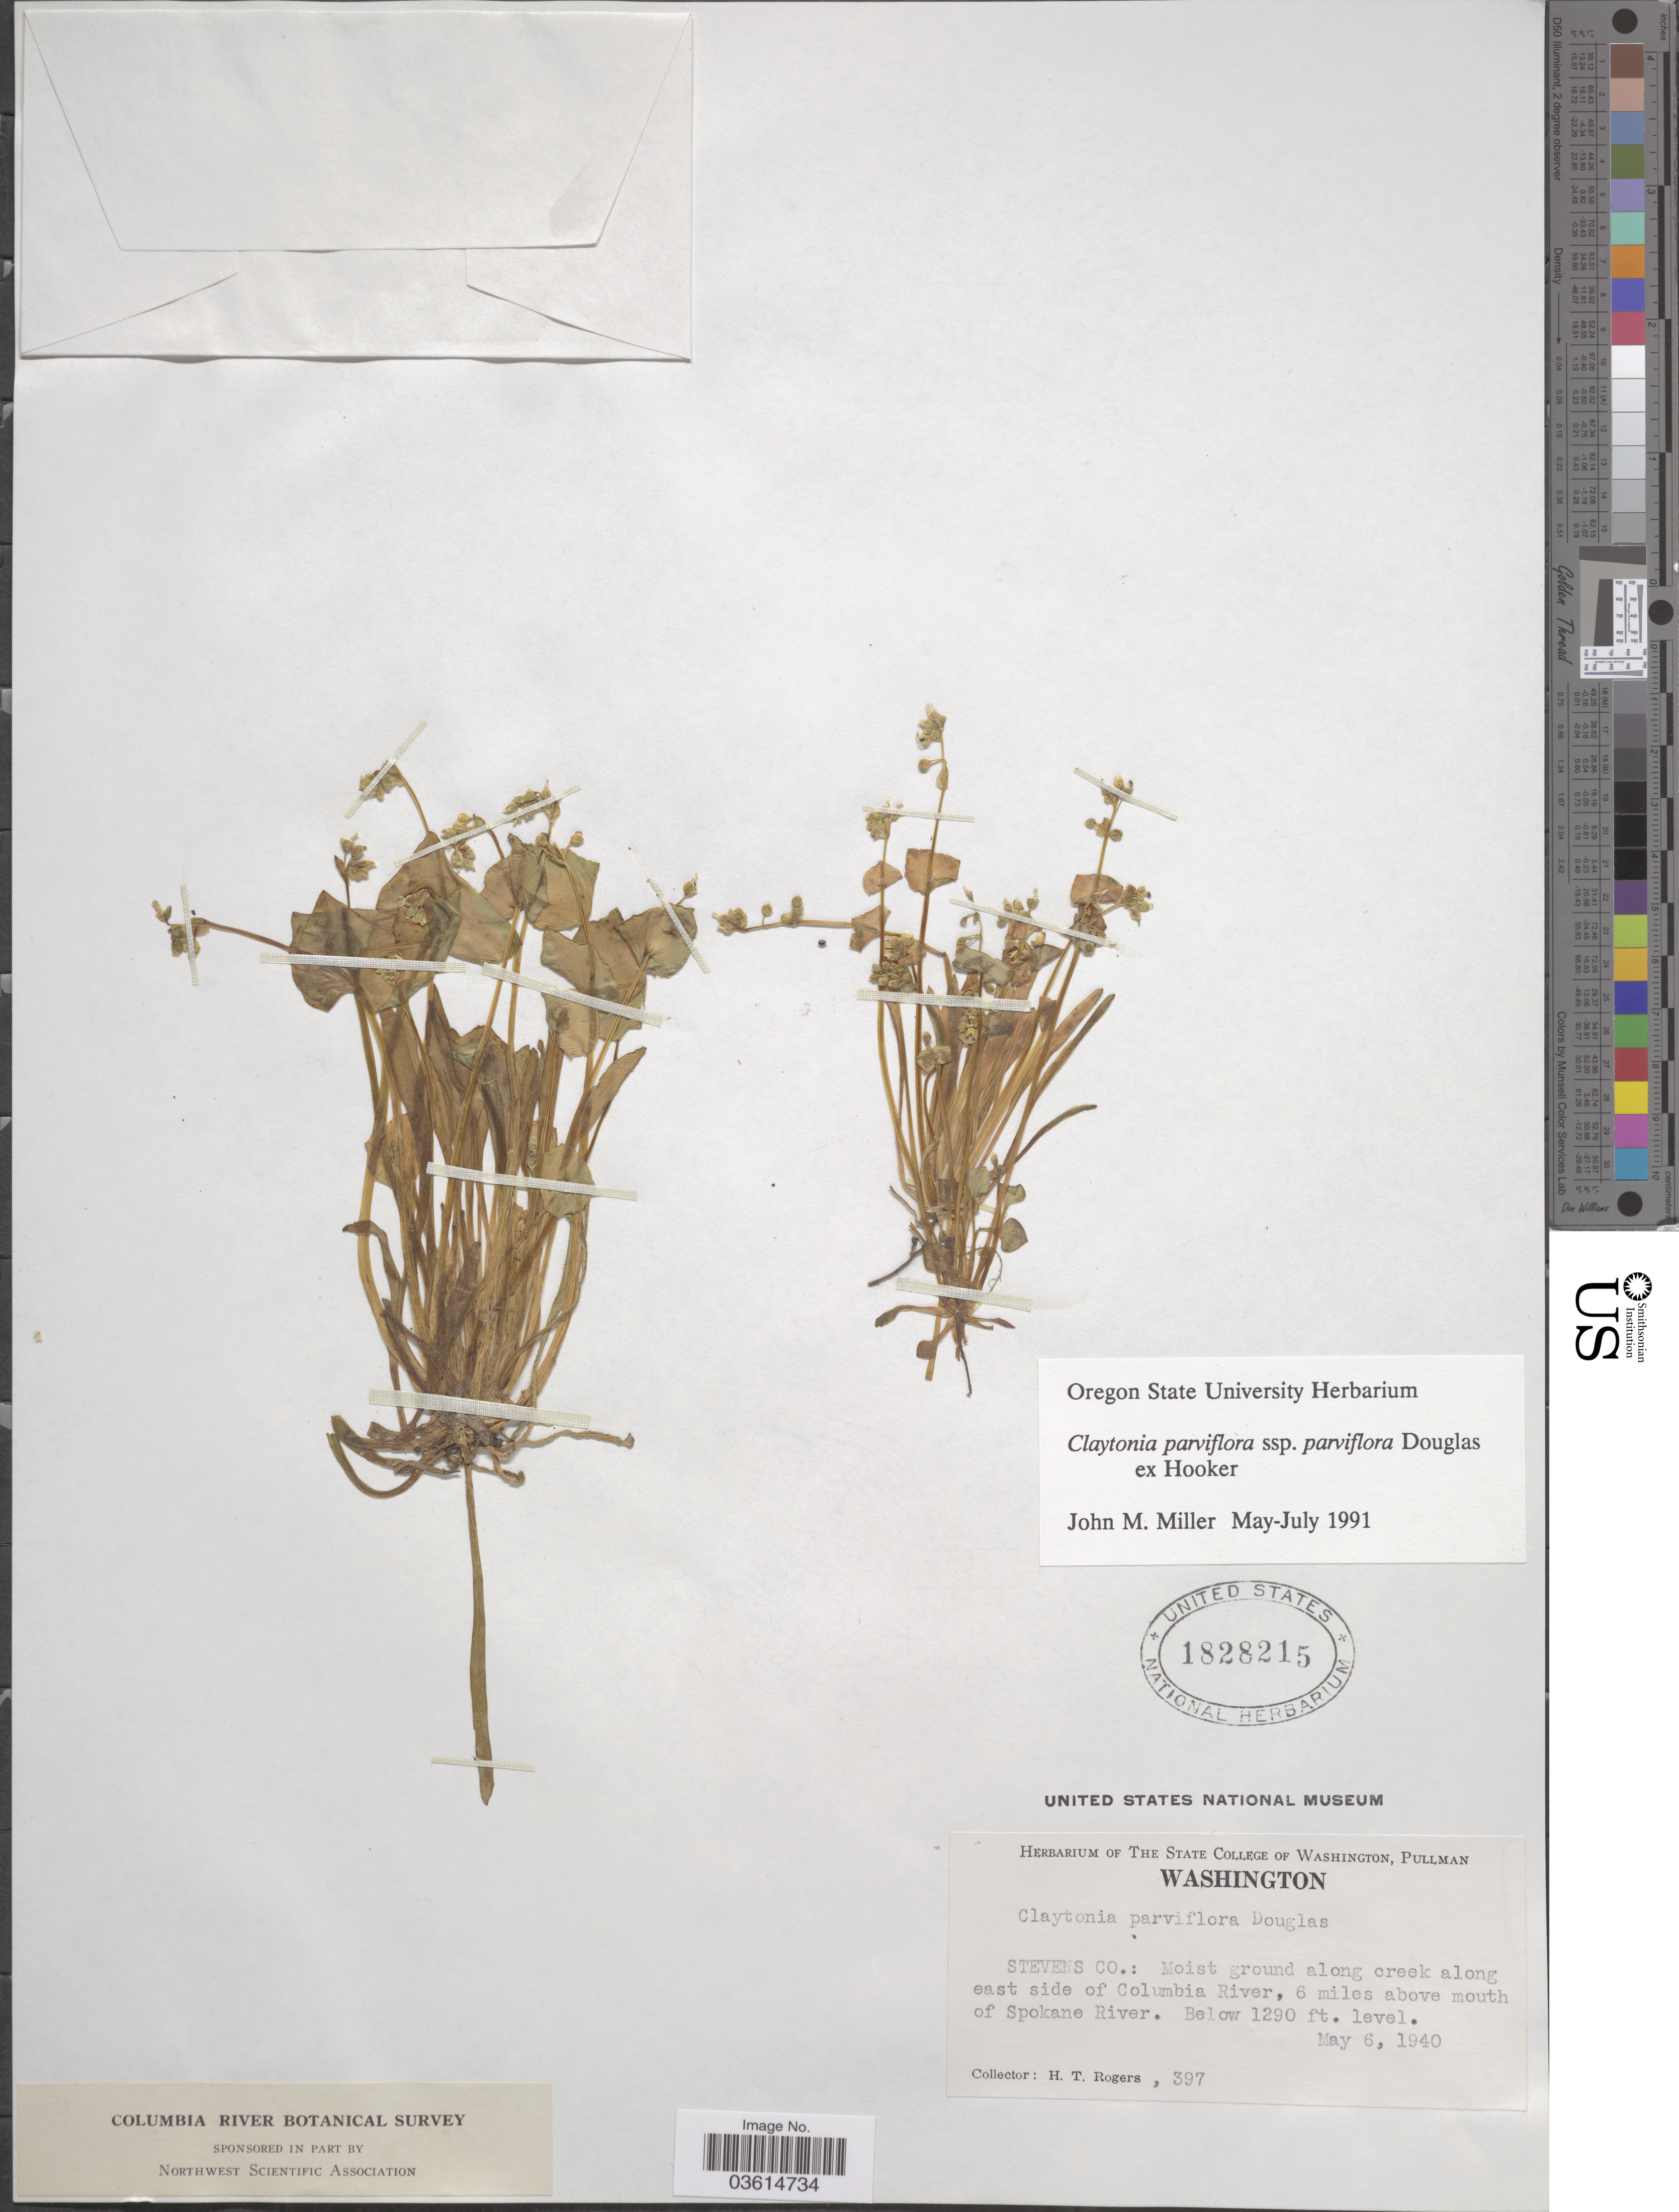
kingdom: Plantae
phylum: Tracheophyta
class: Magnoliopsida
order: Caryophyllales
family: Montiaceae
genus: Claytonia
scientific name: Claytonia parviflora subsp. parviflora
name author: Douglas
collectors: H. Rogers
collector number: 397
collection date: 1940-05-06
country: United States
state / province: Washington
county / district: Spokane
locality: Stevens Co.: Moist ground along creek along east side of Columbia River, 6 miles above mouth of Spokane River.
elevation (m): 393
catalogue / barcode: US 1828215